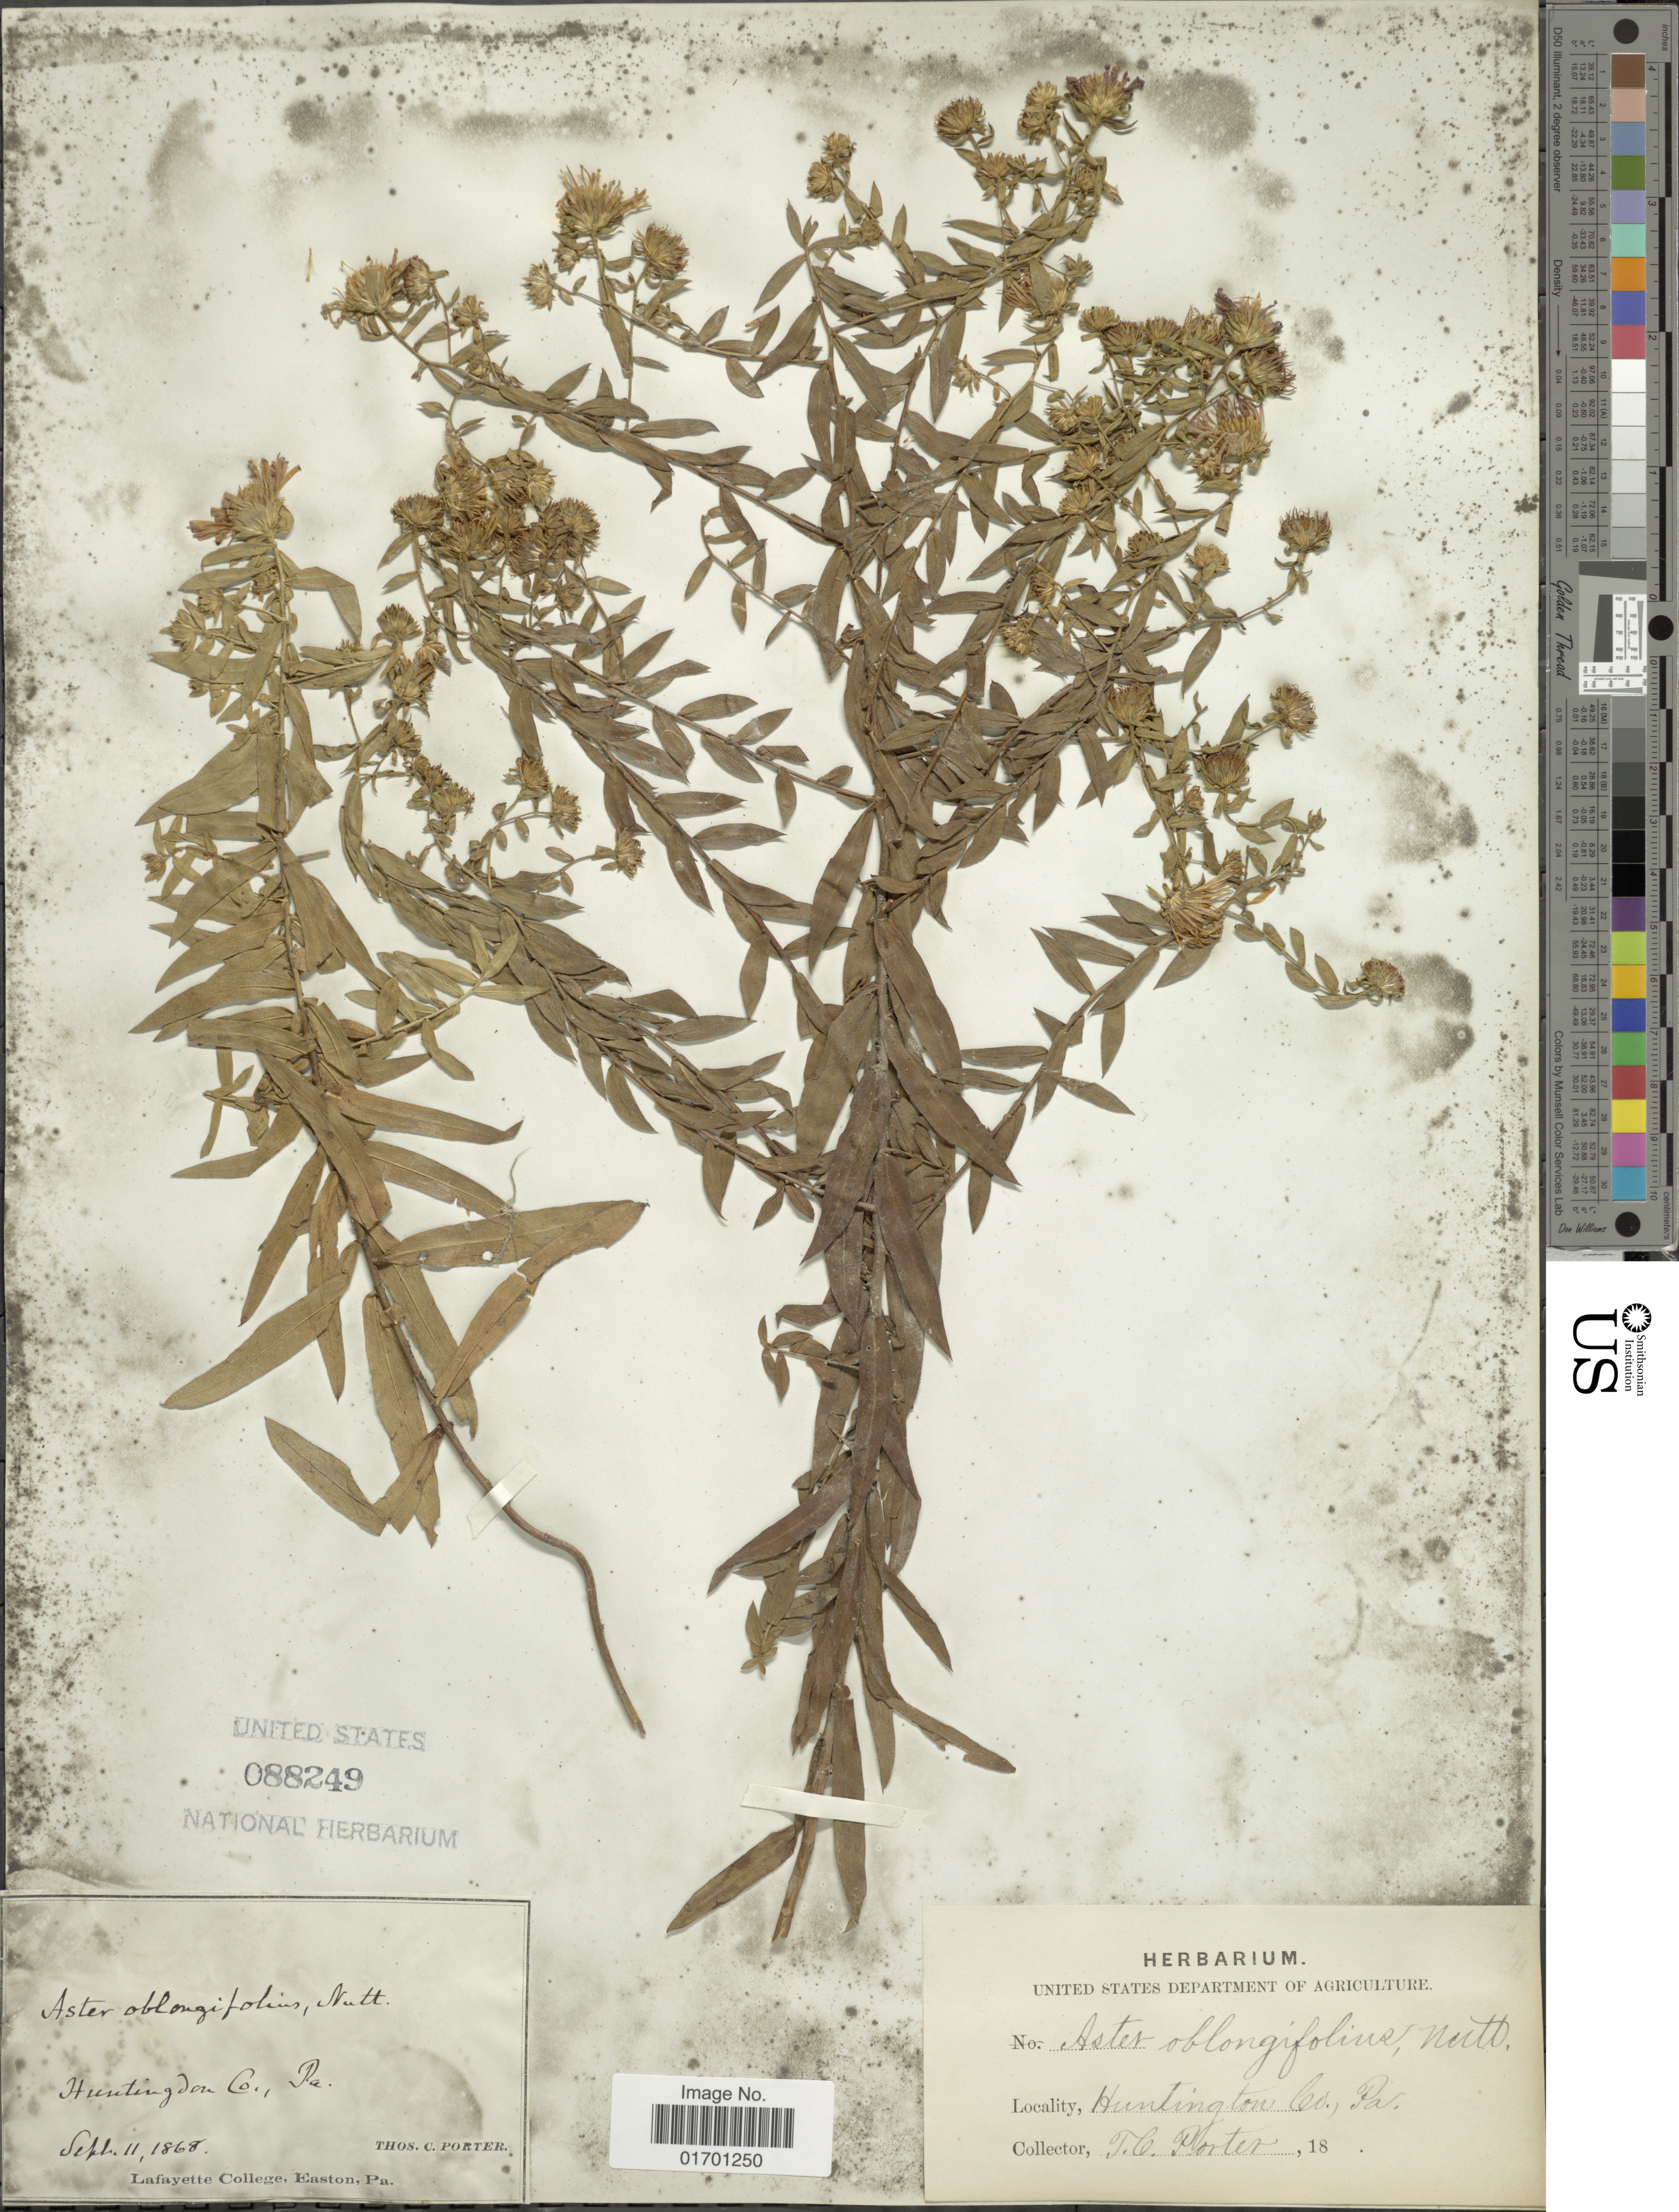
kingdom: Plantae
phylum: Tracheophyta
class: Magnoliopsida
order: Asterales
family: Asteraceae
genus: Symphyotrichum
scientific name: Symphyotrichum oblongifolium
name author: (Nutt.) G.L. Nesom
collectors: T. C. Porter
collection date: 1868-09-11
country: United States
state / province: Pennsylvania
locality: Huntington Co.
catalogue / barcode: US 88249